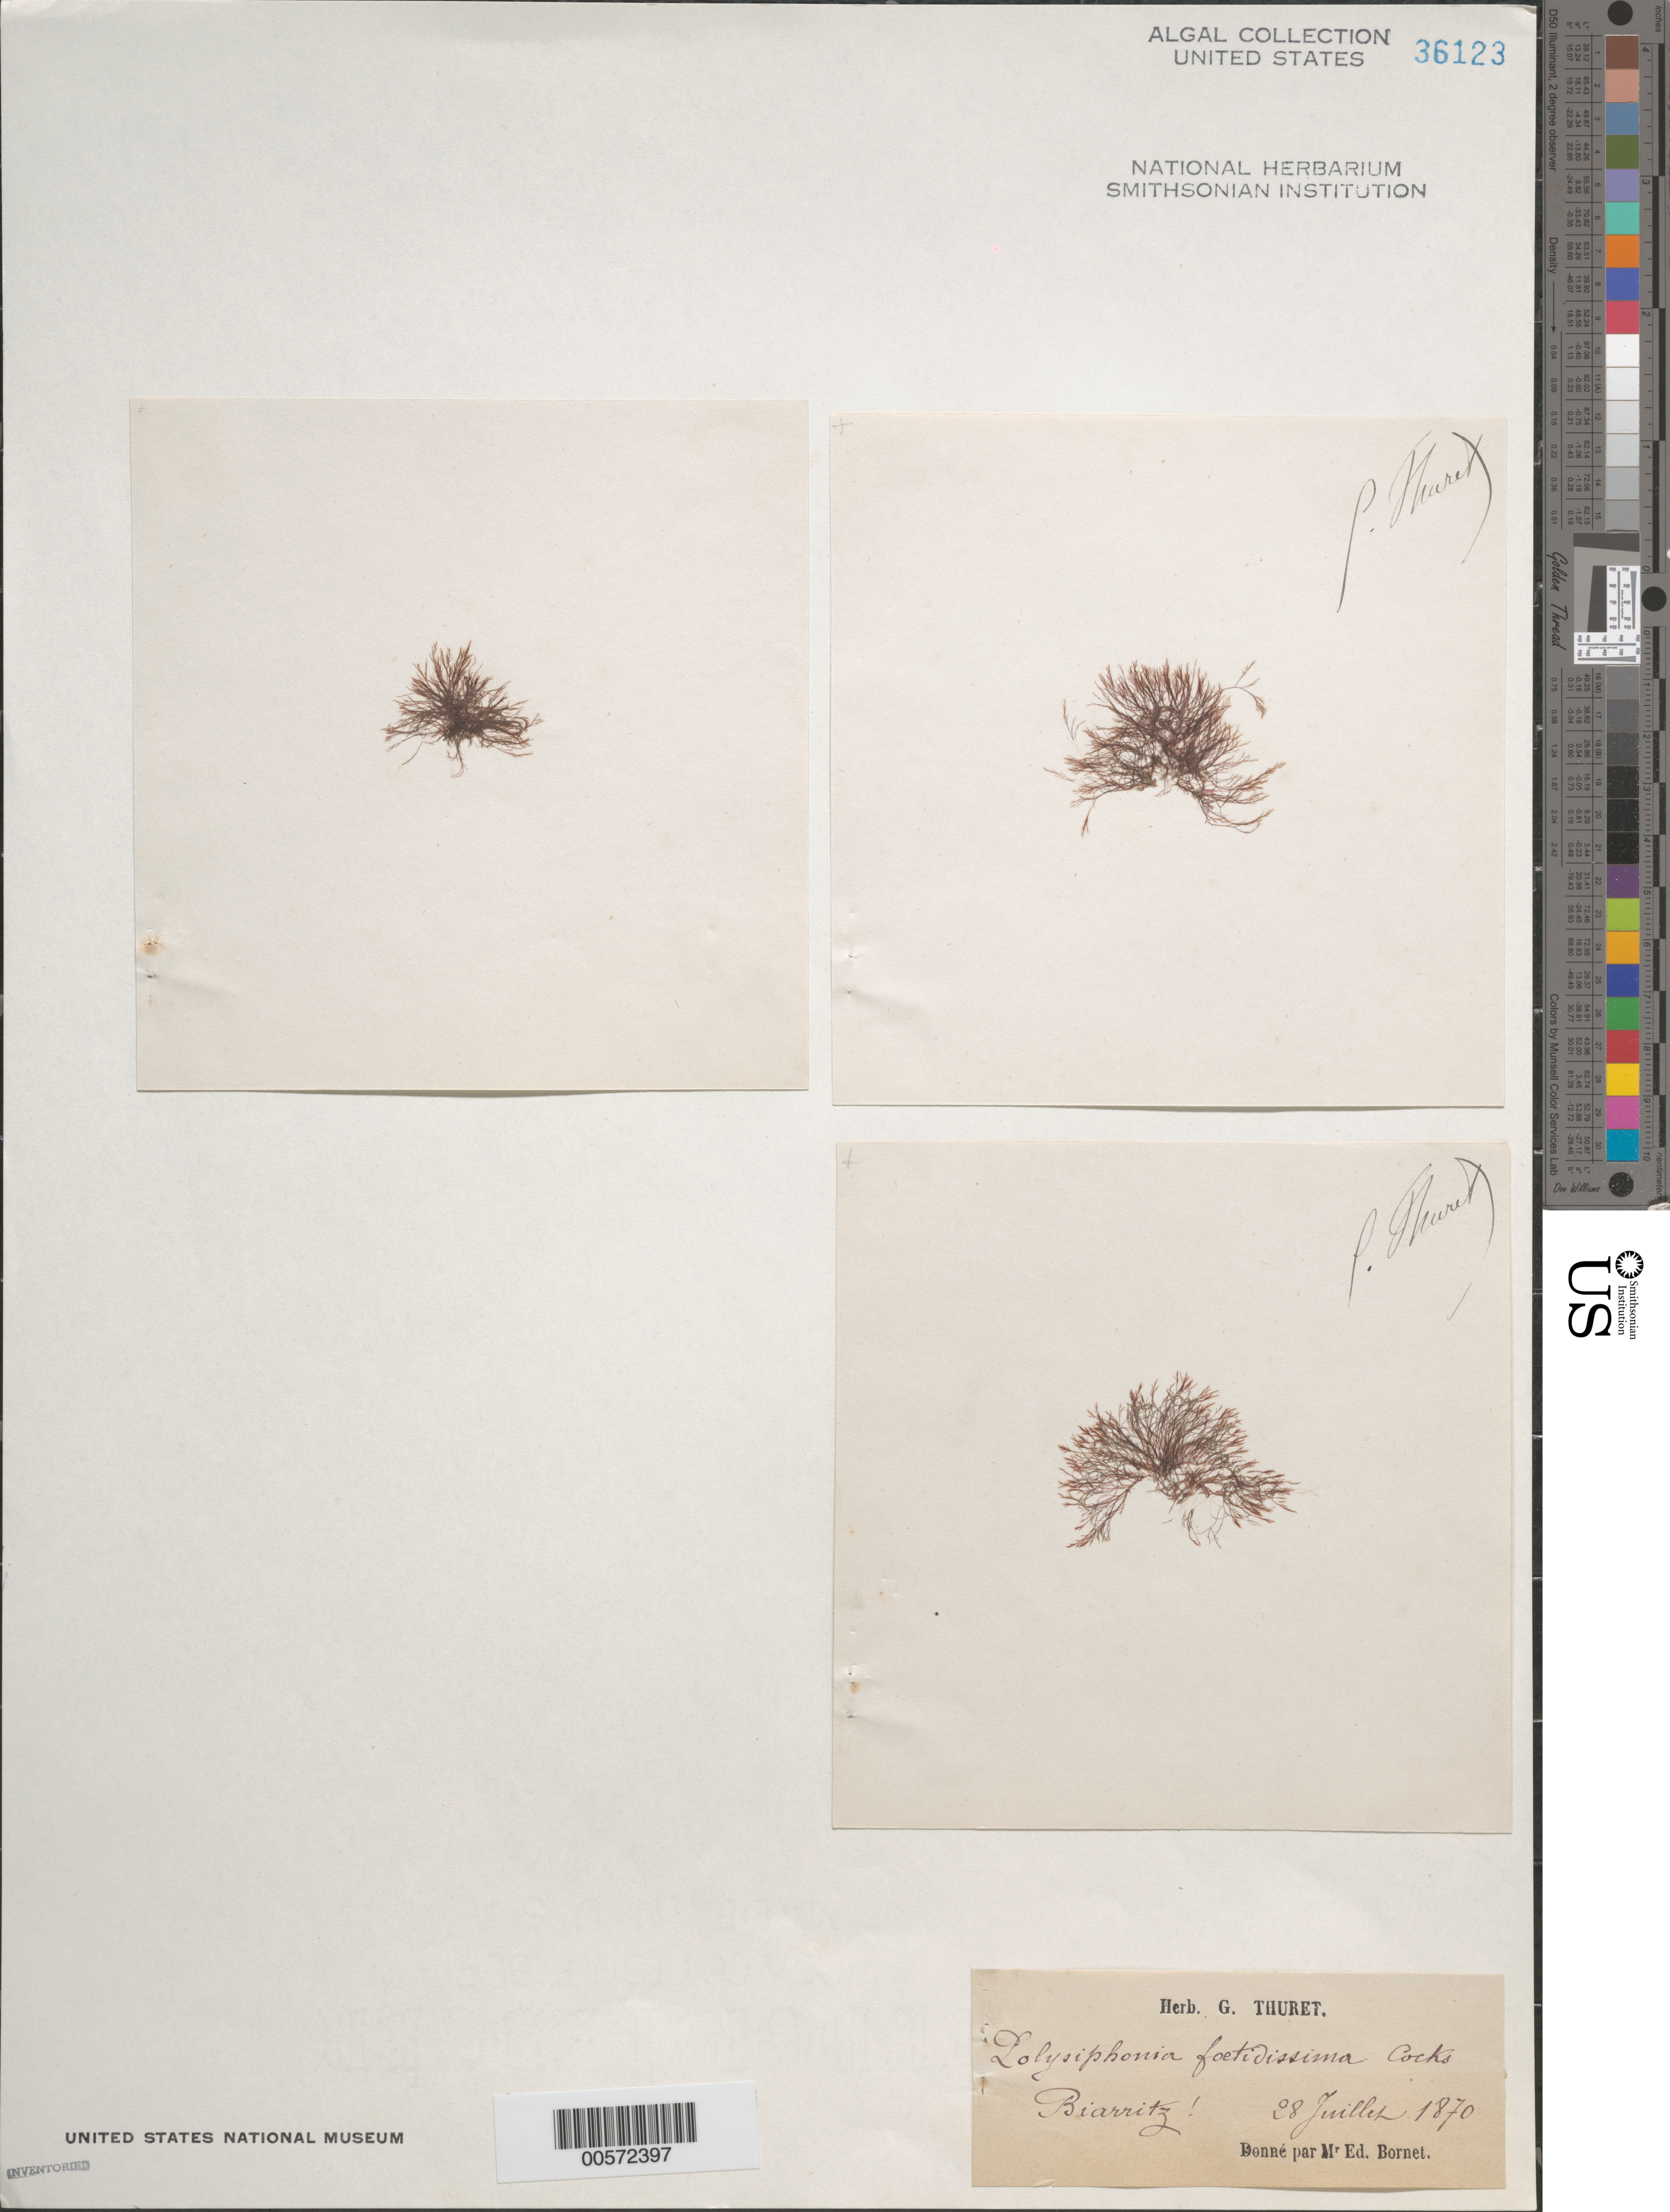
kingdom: Plantae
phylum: Rhodophyta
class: Florideophyceae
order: Ceramiales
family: Rhodomelaceae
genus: Polysiphonia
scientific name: Polysiphonia foetidissima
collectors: G. A. Thuret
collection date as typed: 28 Jul 1870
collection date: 1870-07-28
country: France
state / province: Nouvelle-Aquitaine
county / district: Pyrénées-Atlantiques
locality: Biarritz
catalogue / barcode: US 36123